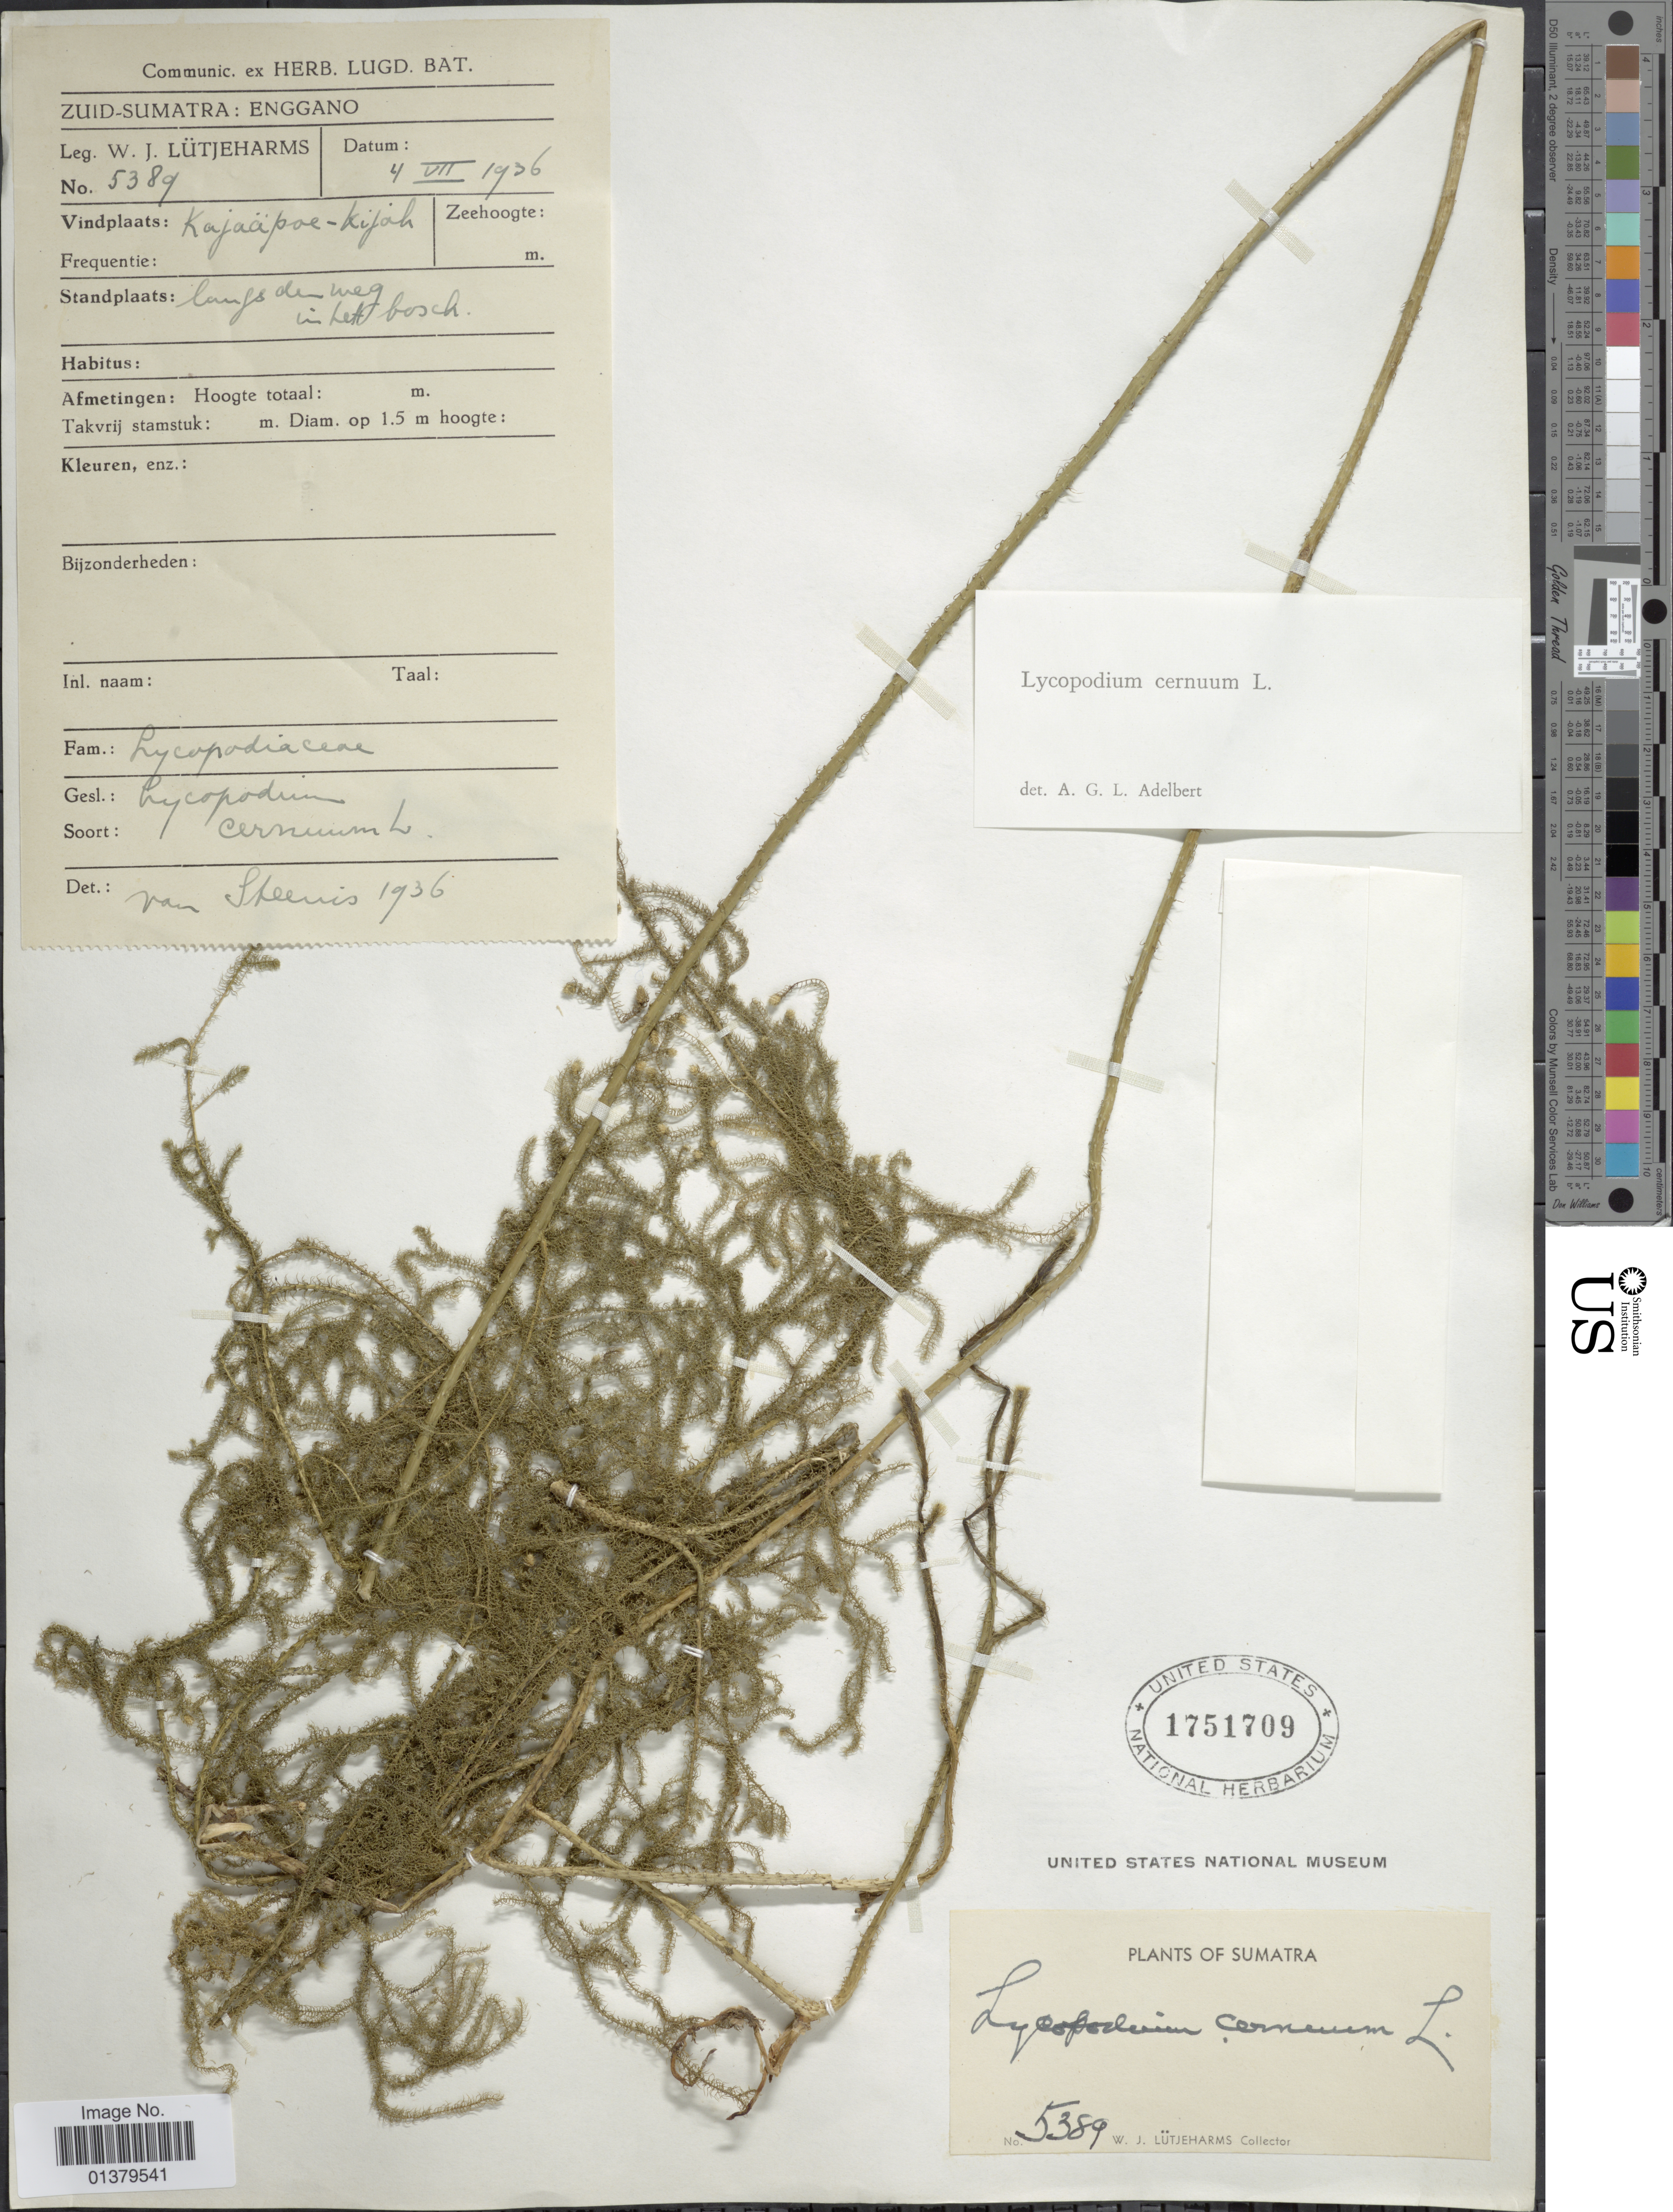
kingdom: Plantae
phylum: Tracheophyta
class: Lycopodiopsida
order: Lycopodiales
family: Lycopodiaceae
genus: Palhinhaea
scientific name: Palhinhaea cernua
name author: (L.) Vasc. & Franco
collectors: W. Lütjeharms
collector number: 5389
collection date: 1936-07-04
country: Indonesia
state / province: Sumatra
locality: Suid-Sumatra: Enggano, Kajaäpoe-Kijah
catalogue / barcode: US 1751709